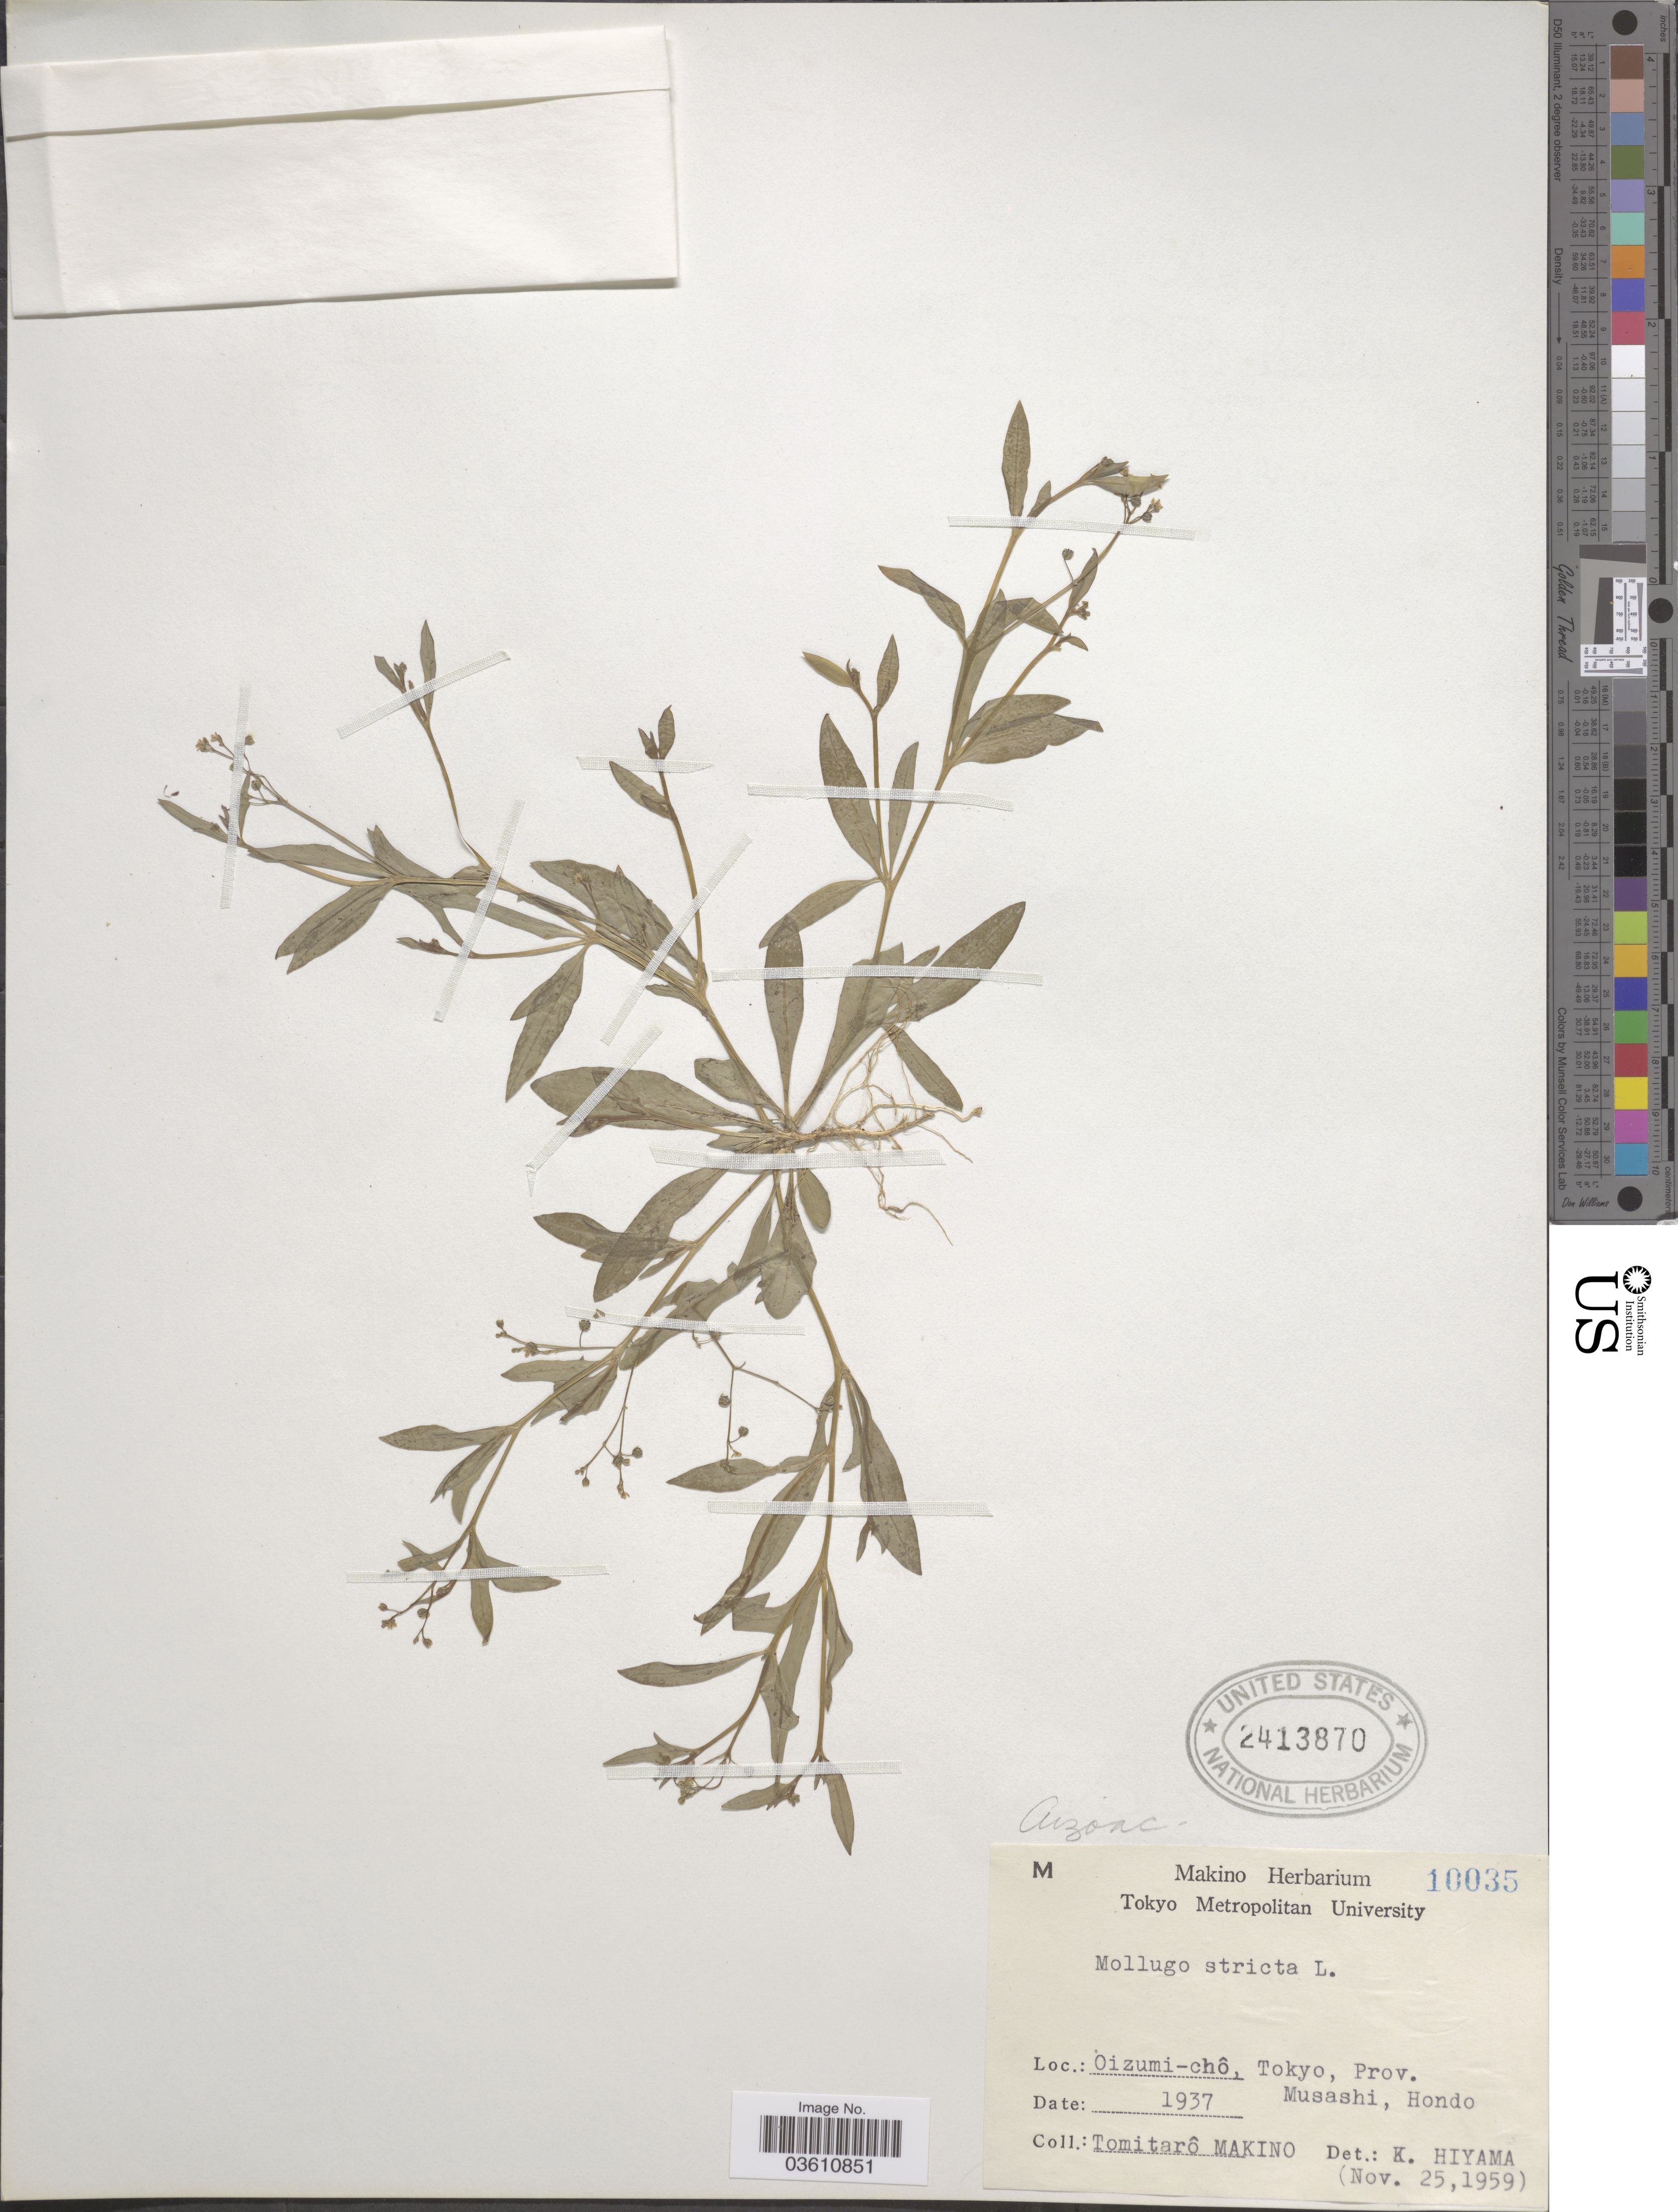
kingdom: Plantae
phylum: Tracheophyta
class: Magnoliopsida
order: Caryophyllales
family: Molluginaceae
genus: Trigastrotheca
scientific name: Trigastrotheca pentaphylla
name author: (L.) Thulin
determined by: Strong, Mark T., (BOT), Smithsonian Institution - National Museum of Natural History (UNITED STATES)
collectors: T. Makino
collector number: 10035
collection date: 1937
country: Japan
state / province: Tokyo, Federal City of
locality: Oizumi-chô, Tokyo, Prov. Musashi, Hondo.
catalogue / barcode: US 2413870